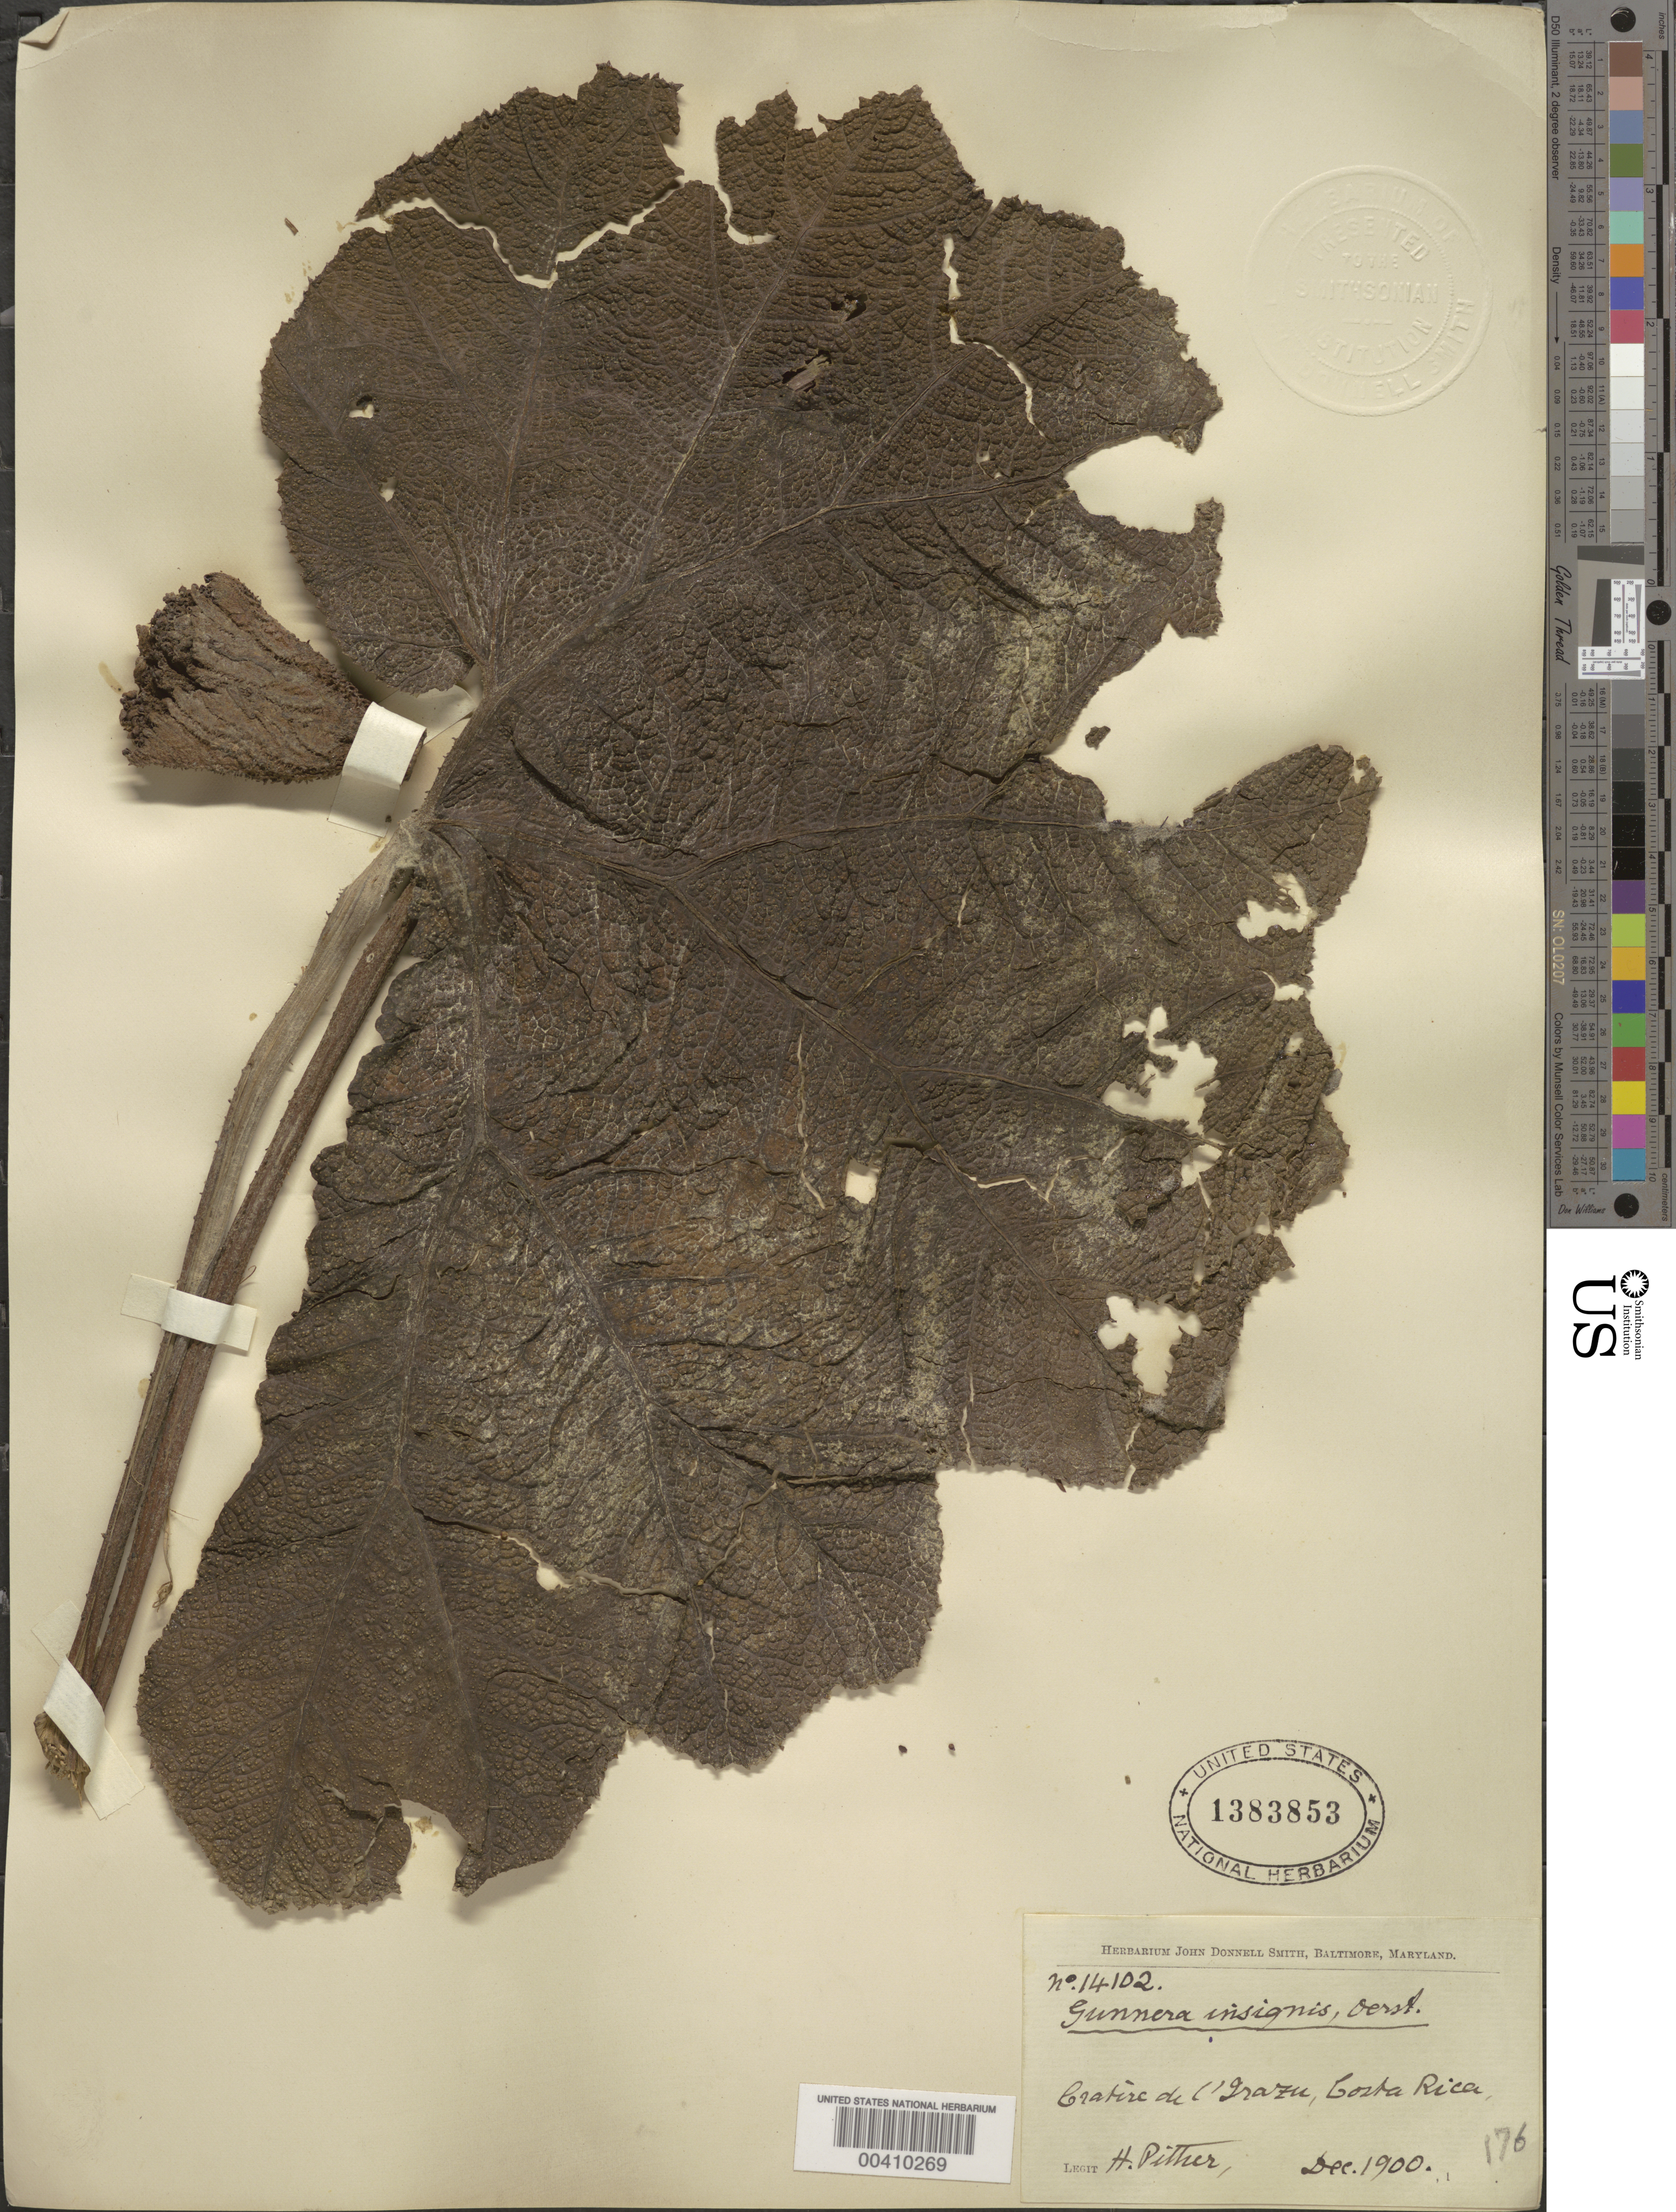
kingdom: Plantae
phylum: Tracheophyta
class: Magnoliopsida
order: Gunnerales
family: Gunneraceae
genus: Gunnera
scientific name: Gunnera insignis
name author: (Oerst.) A. DC.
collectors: H. F. Pittier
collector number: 14102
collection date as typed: Dec 1900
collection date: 1900-12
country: Costa Rica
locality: Cratire de l'Irazu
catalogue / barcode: US 1383853